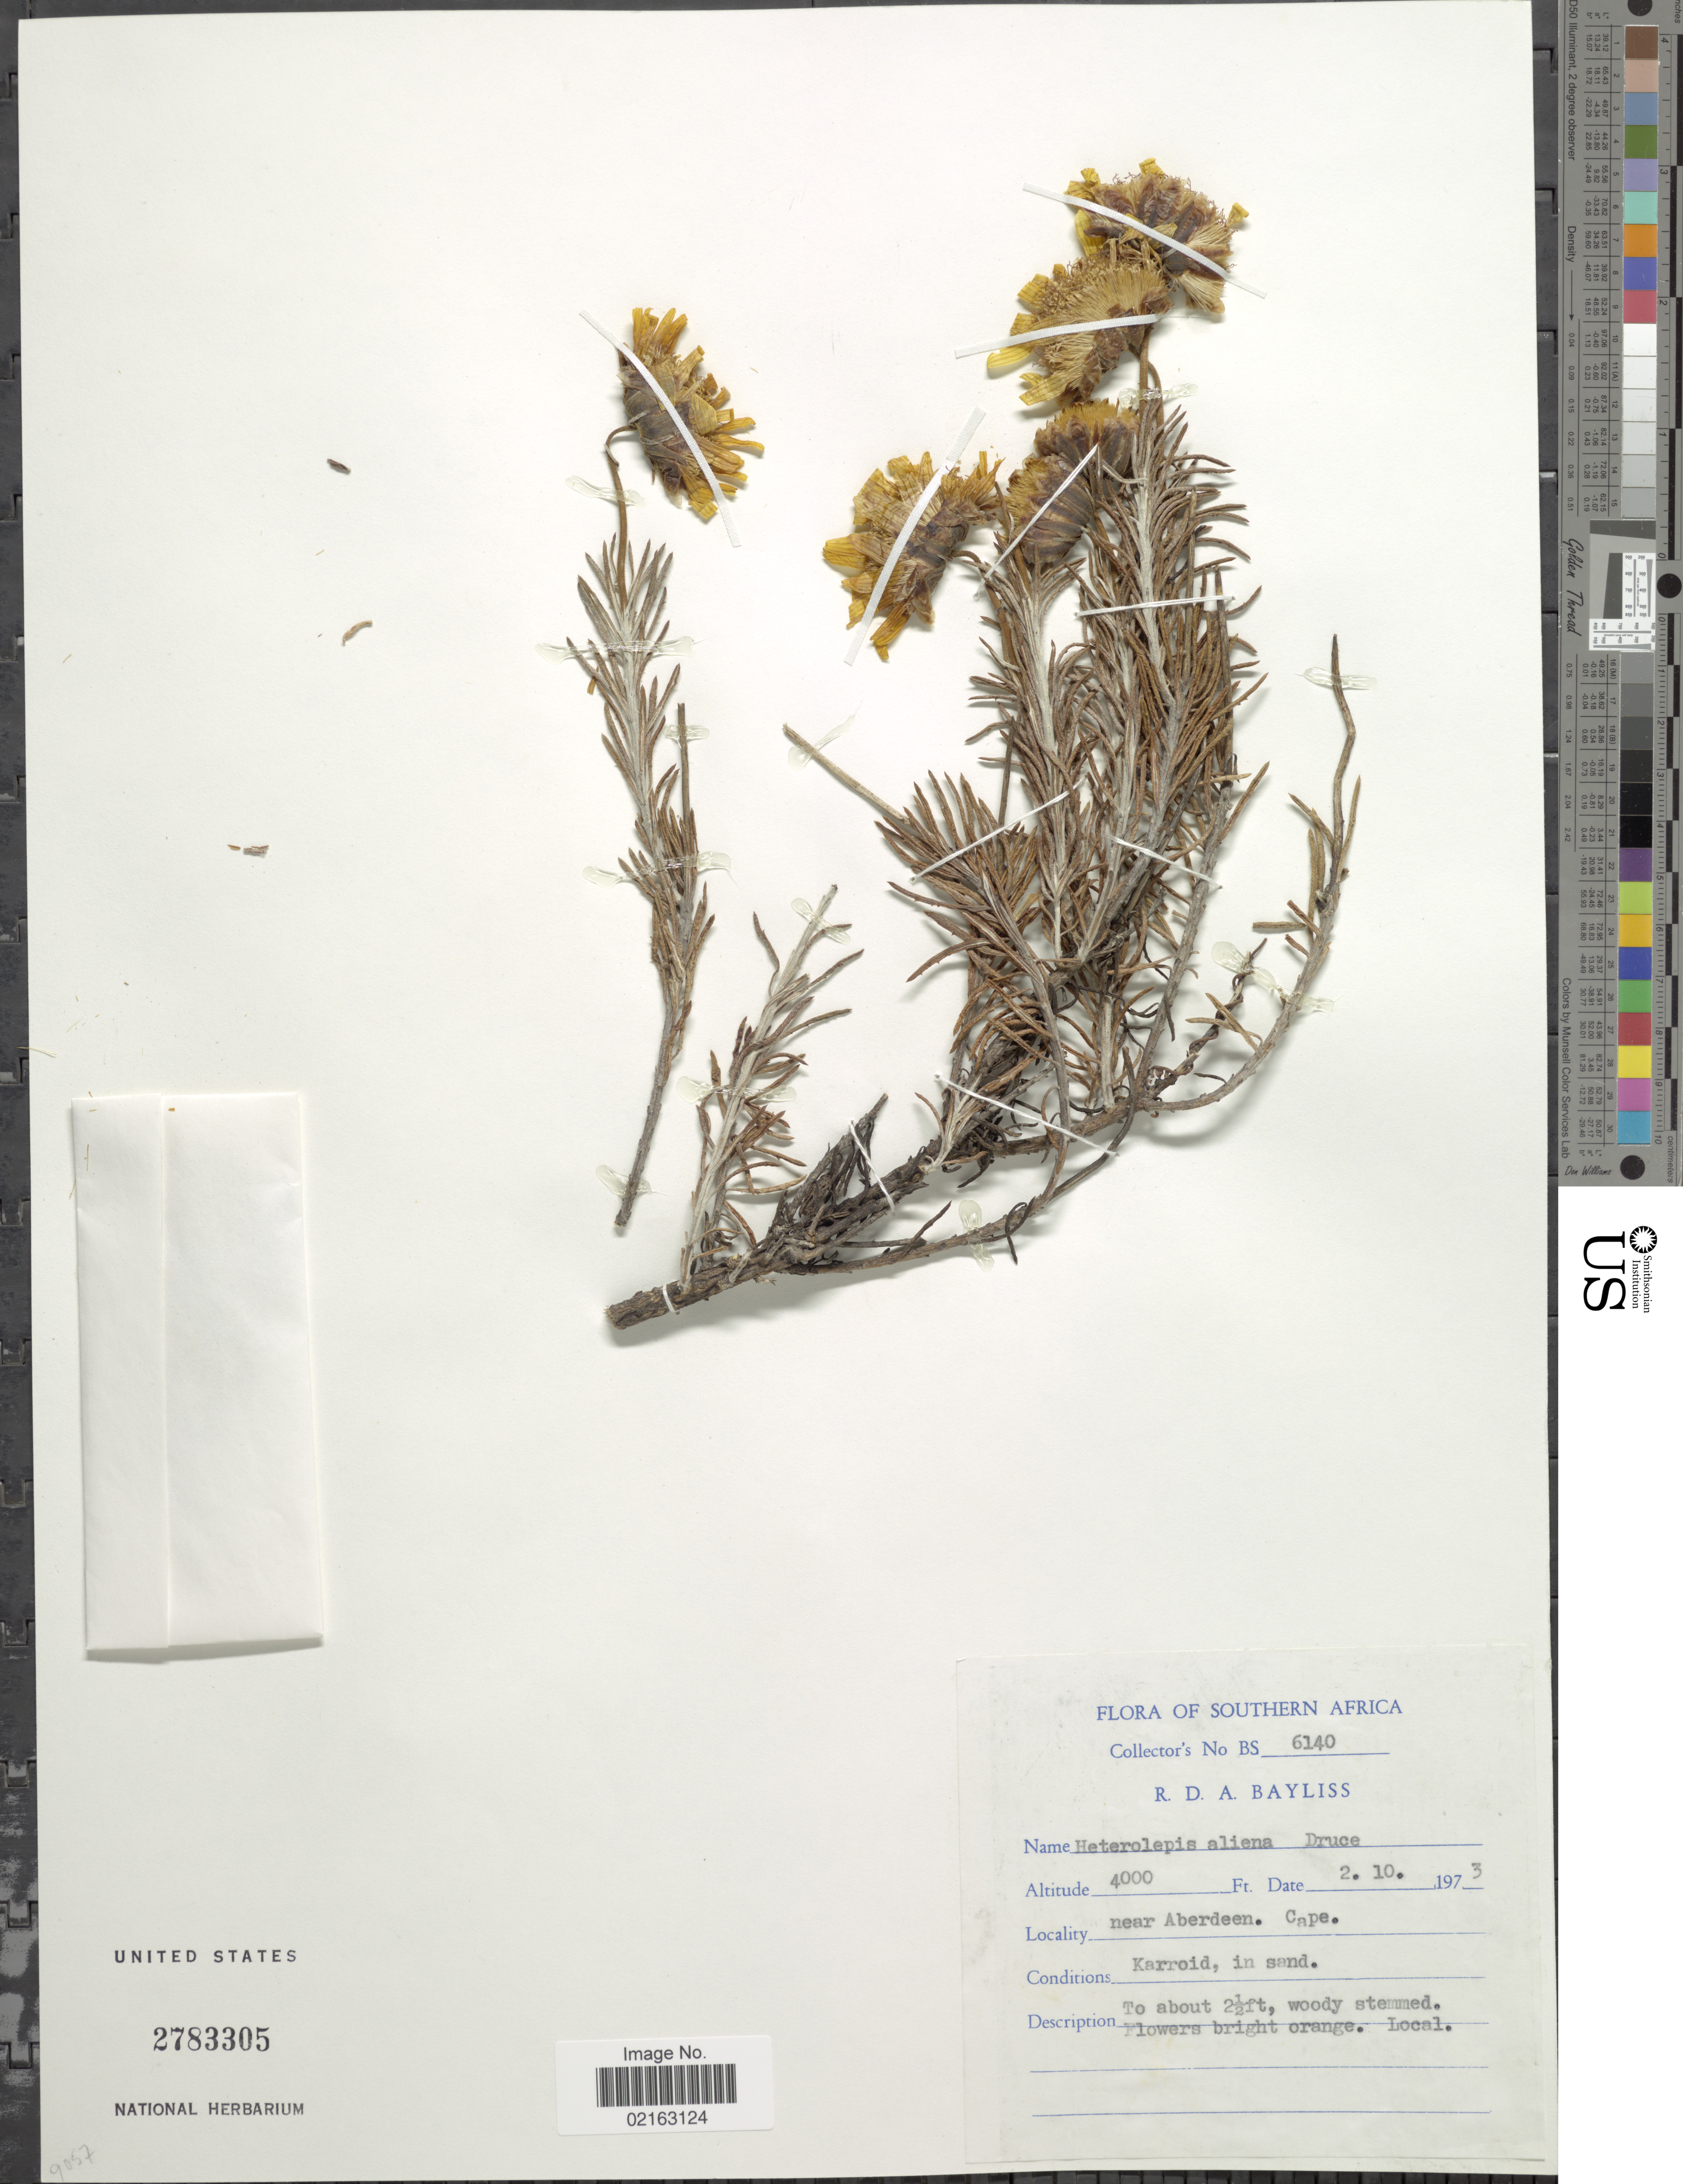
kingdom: Plantae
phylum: Tracheophyta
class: Magnoliopsida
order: Asterales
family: Asteraceae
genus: Heterolepis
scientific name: Heterolepis aliena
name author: (L. f.) Druce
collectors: R. Bayliss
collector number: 6140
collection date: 1973-10-02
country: South Africa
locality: Southern Africa. Near Aberdeen. Cape.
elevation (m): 1219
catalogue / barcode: US 2783305